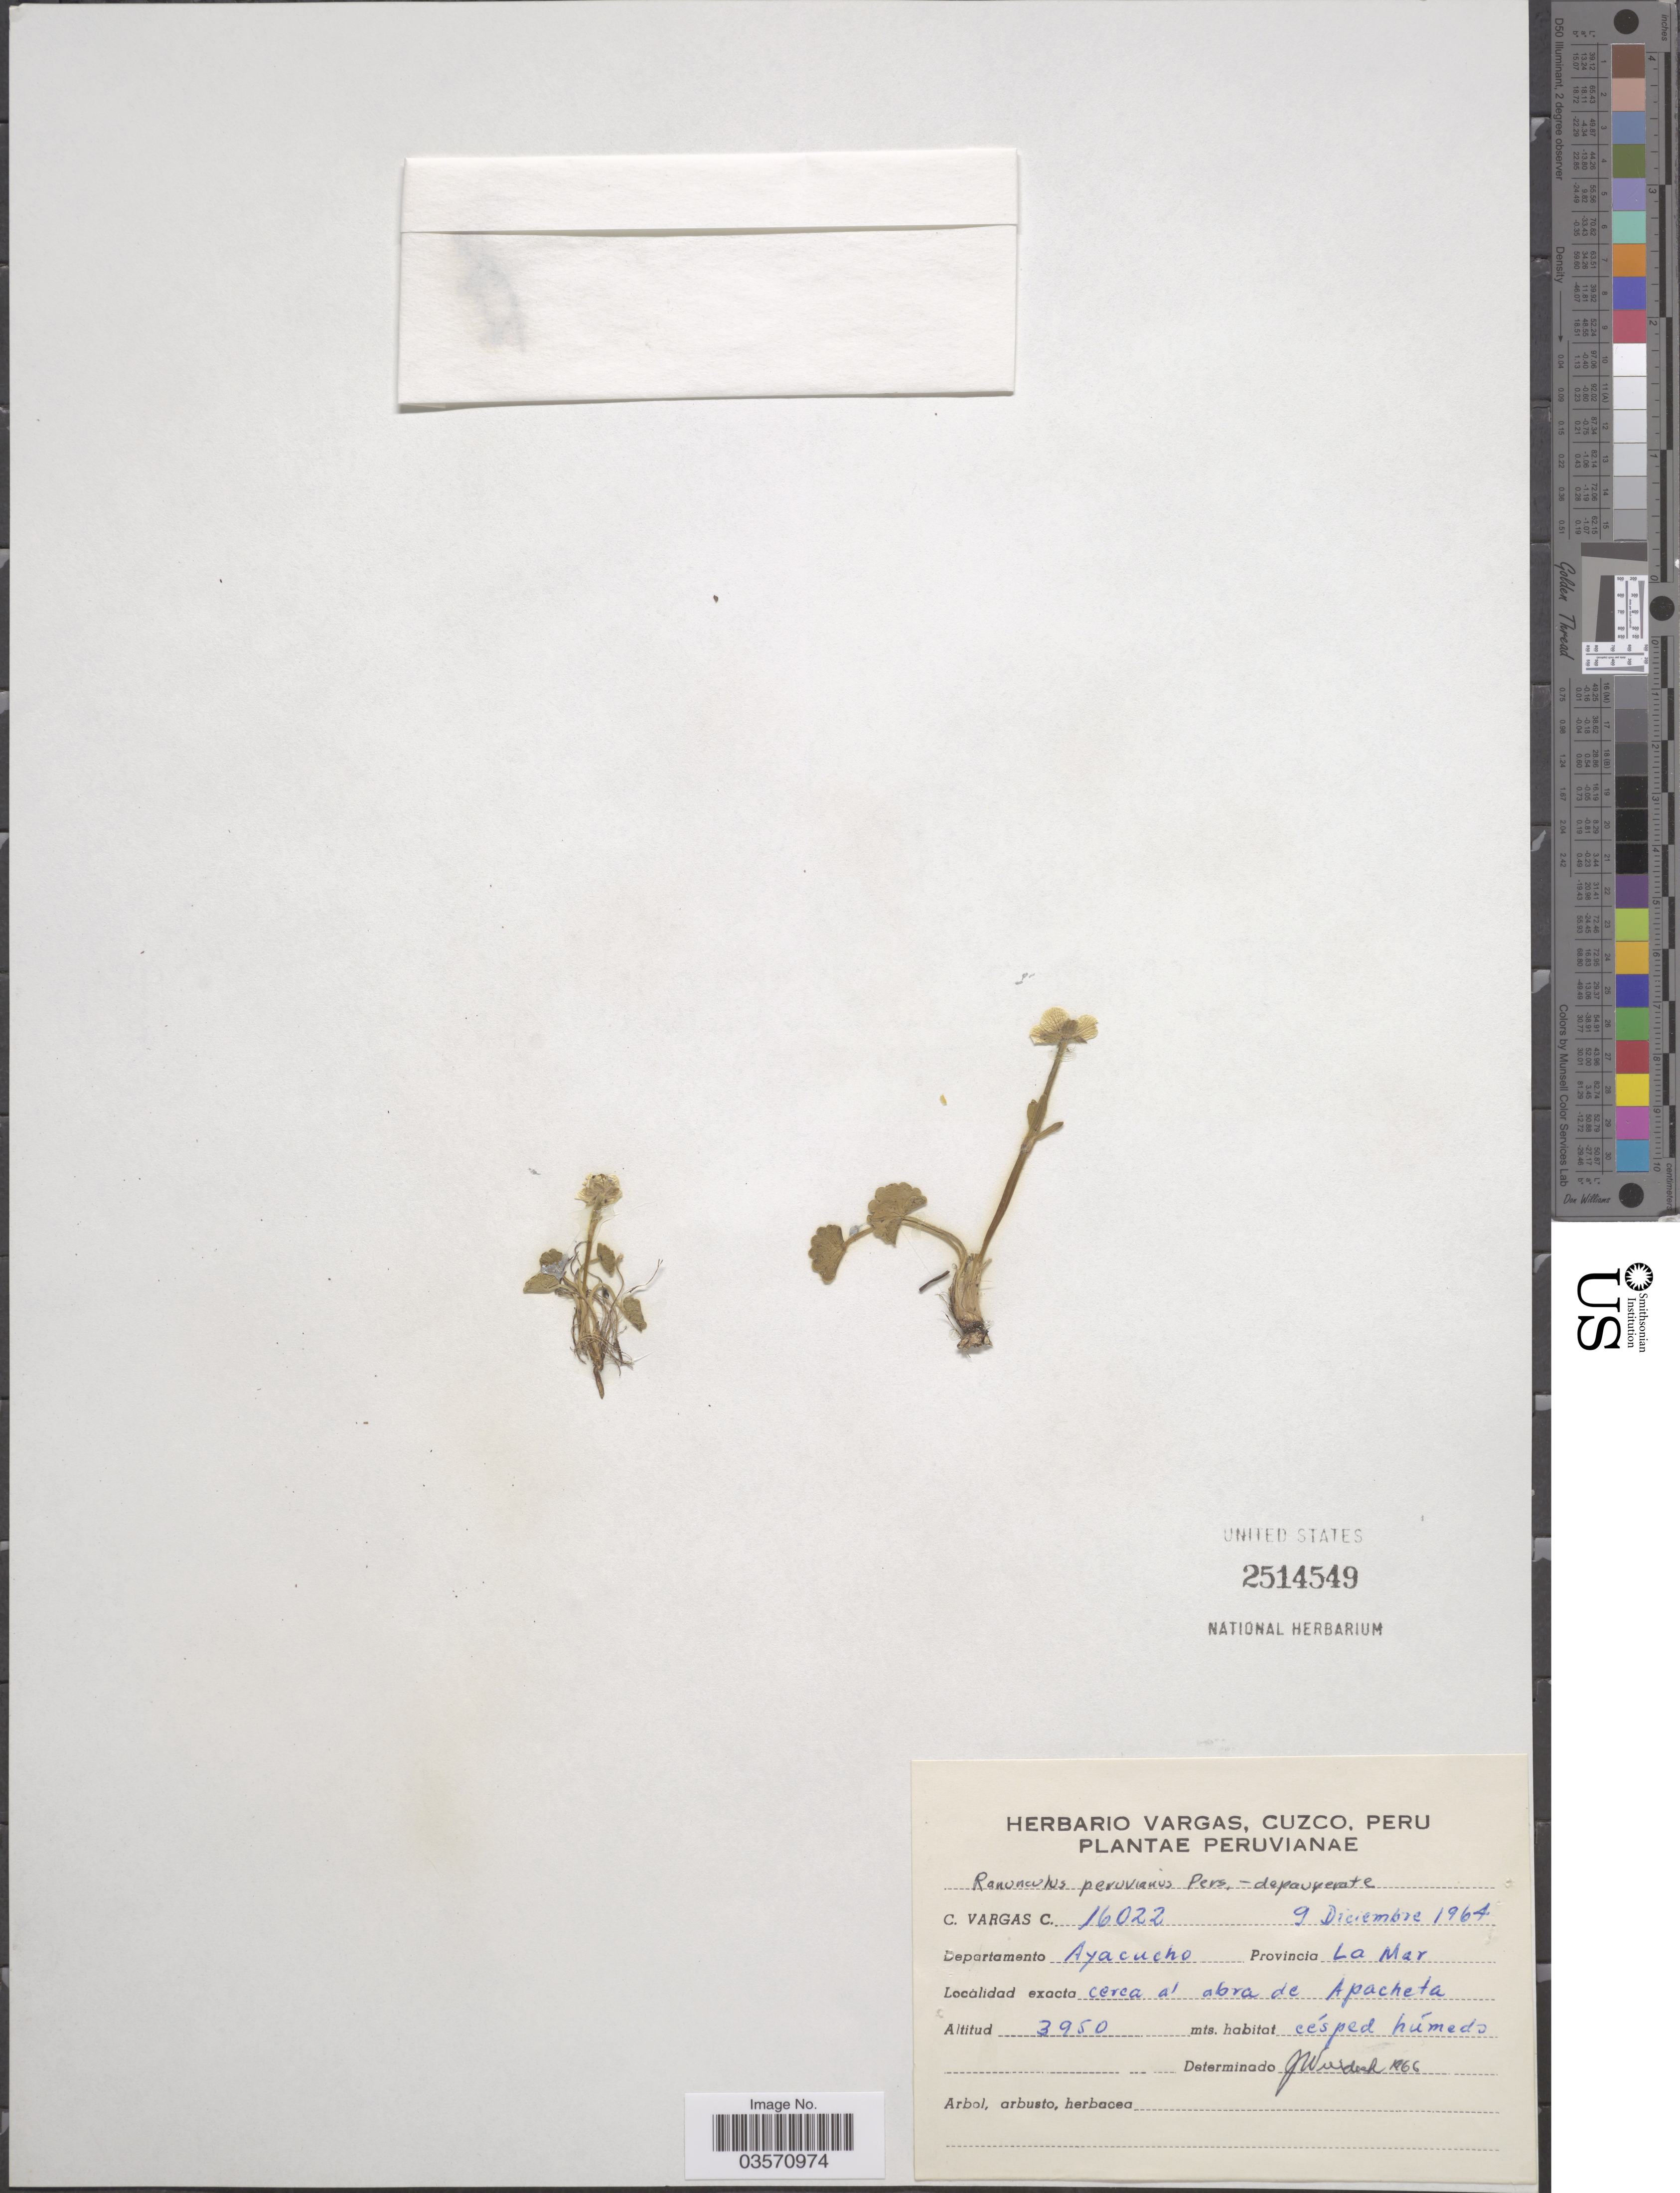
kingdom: Plantae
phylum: Tracheophyta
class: Magnoliopsida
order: Ranunculales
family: Ranunculaceae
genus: Ranunculus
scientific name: Ranunculus peruvianus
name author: Pers.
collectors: C. Vargas Calderón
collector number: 16022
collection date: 1964-12-09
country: Peru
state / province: Ayacucho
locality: Departamento Ayacucho, Provincia La Mar. Cerca al abra de Apacheta.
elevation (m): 3950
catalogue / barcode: US 2514549